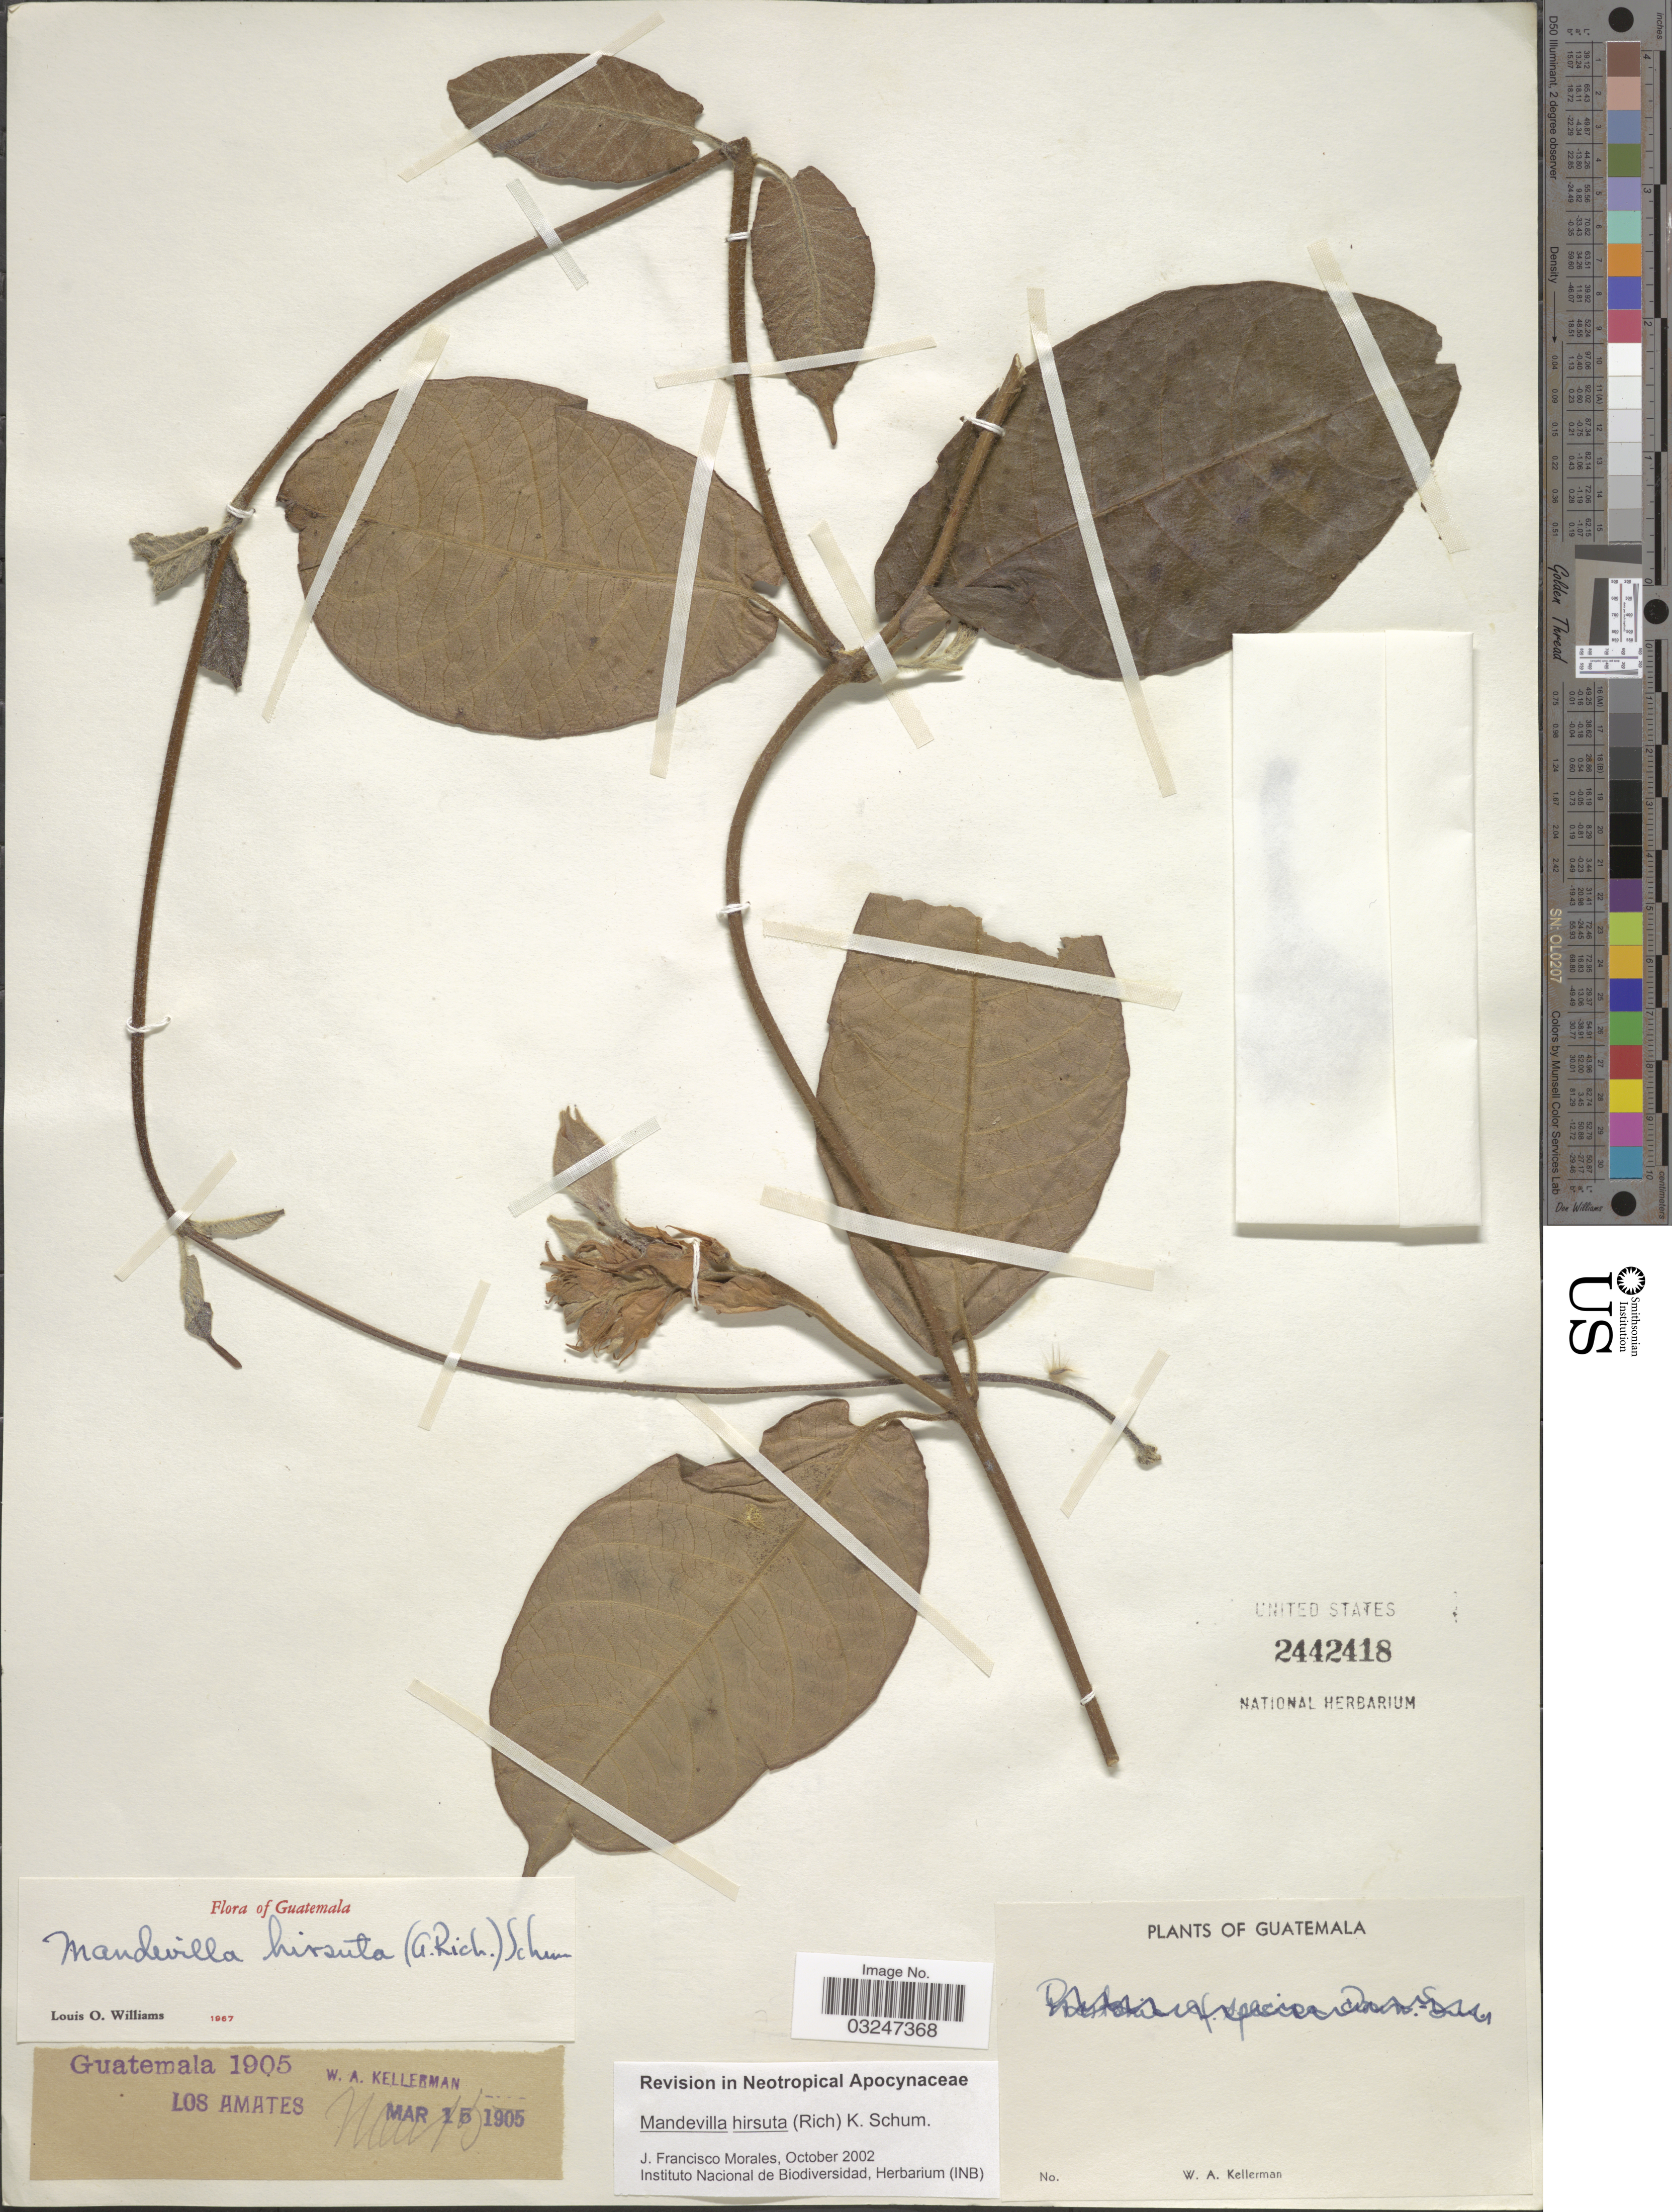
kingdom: Plantae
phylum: Tracheophyta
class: Magnoliopsida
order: Gentianales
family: Apocynaceae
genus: Mandevilla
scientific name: Mandevilla hirsuta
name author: (Rich.) K. Schum.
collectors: W. Kellerman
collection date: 1905-03-15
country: Guatemala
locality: Los Amates.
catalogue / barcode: US 2442418